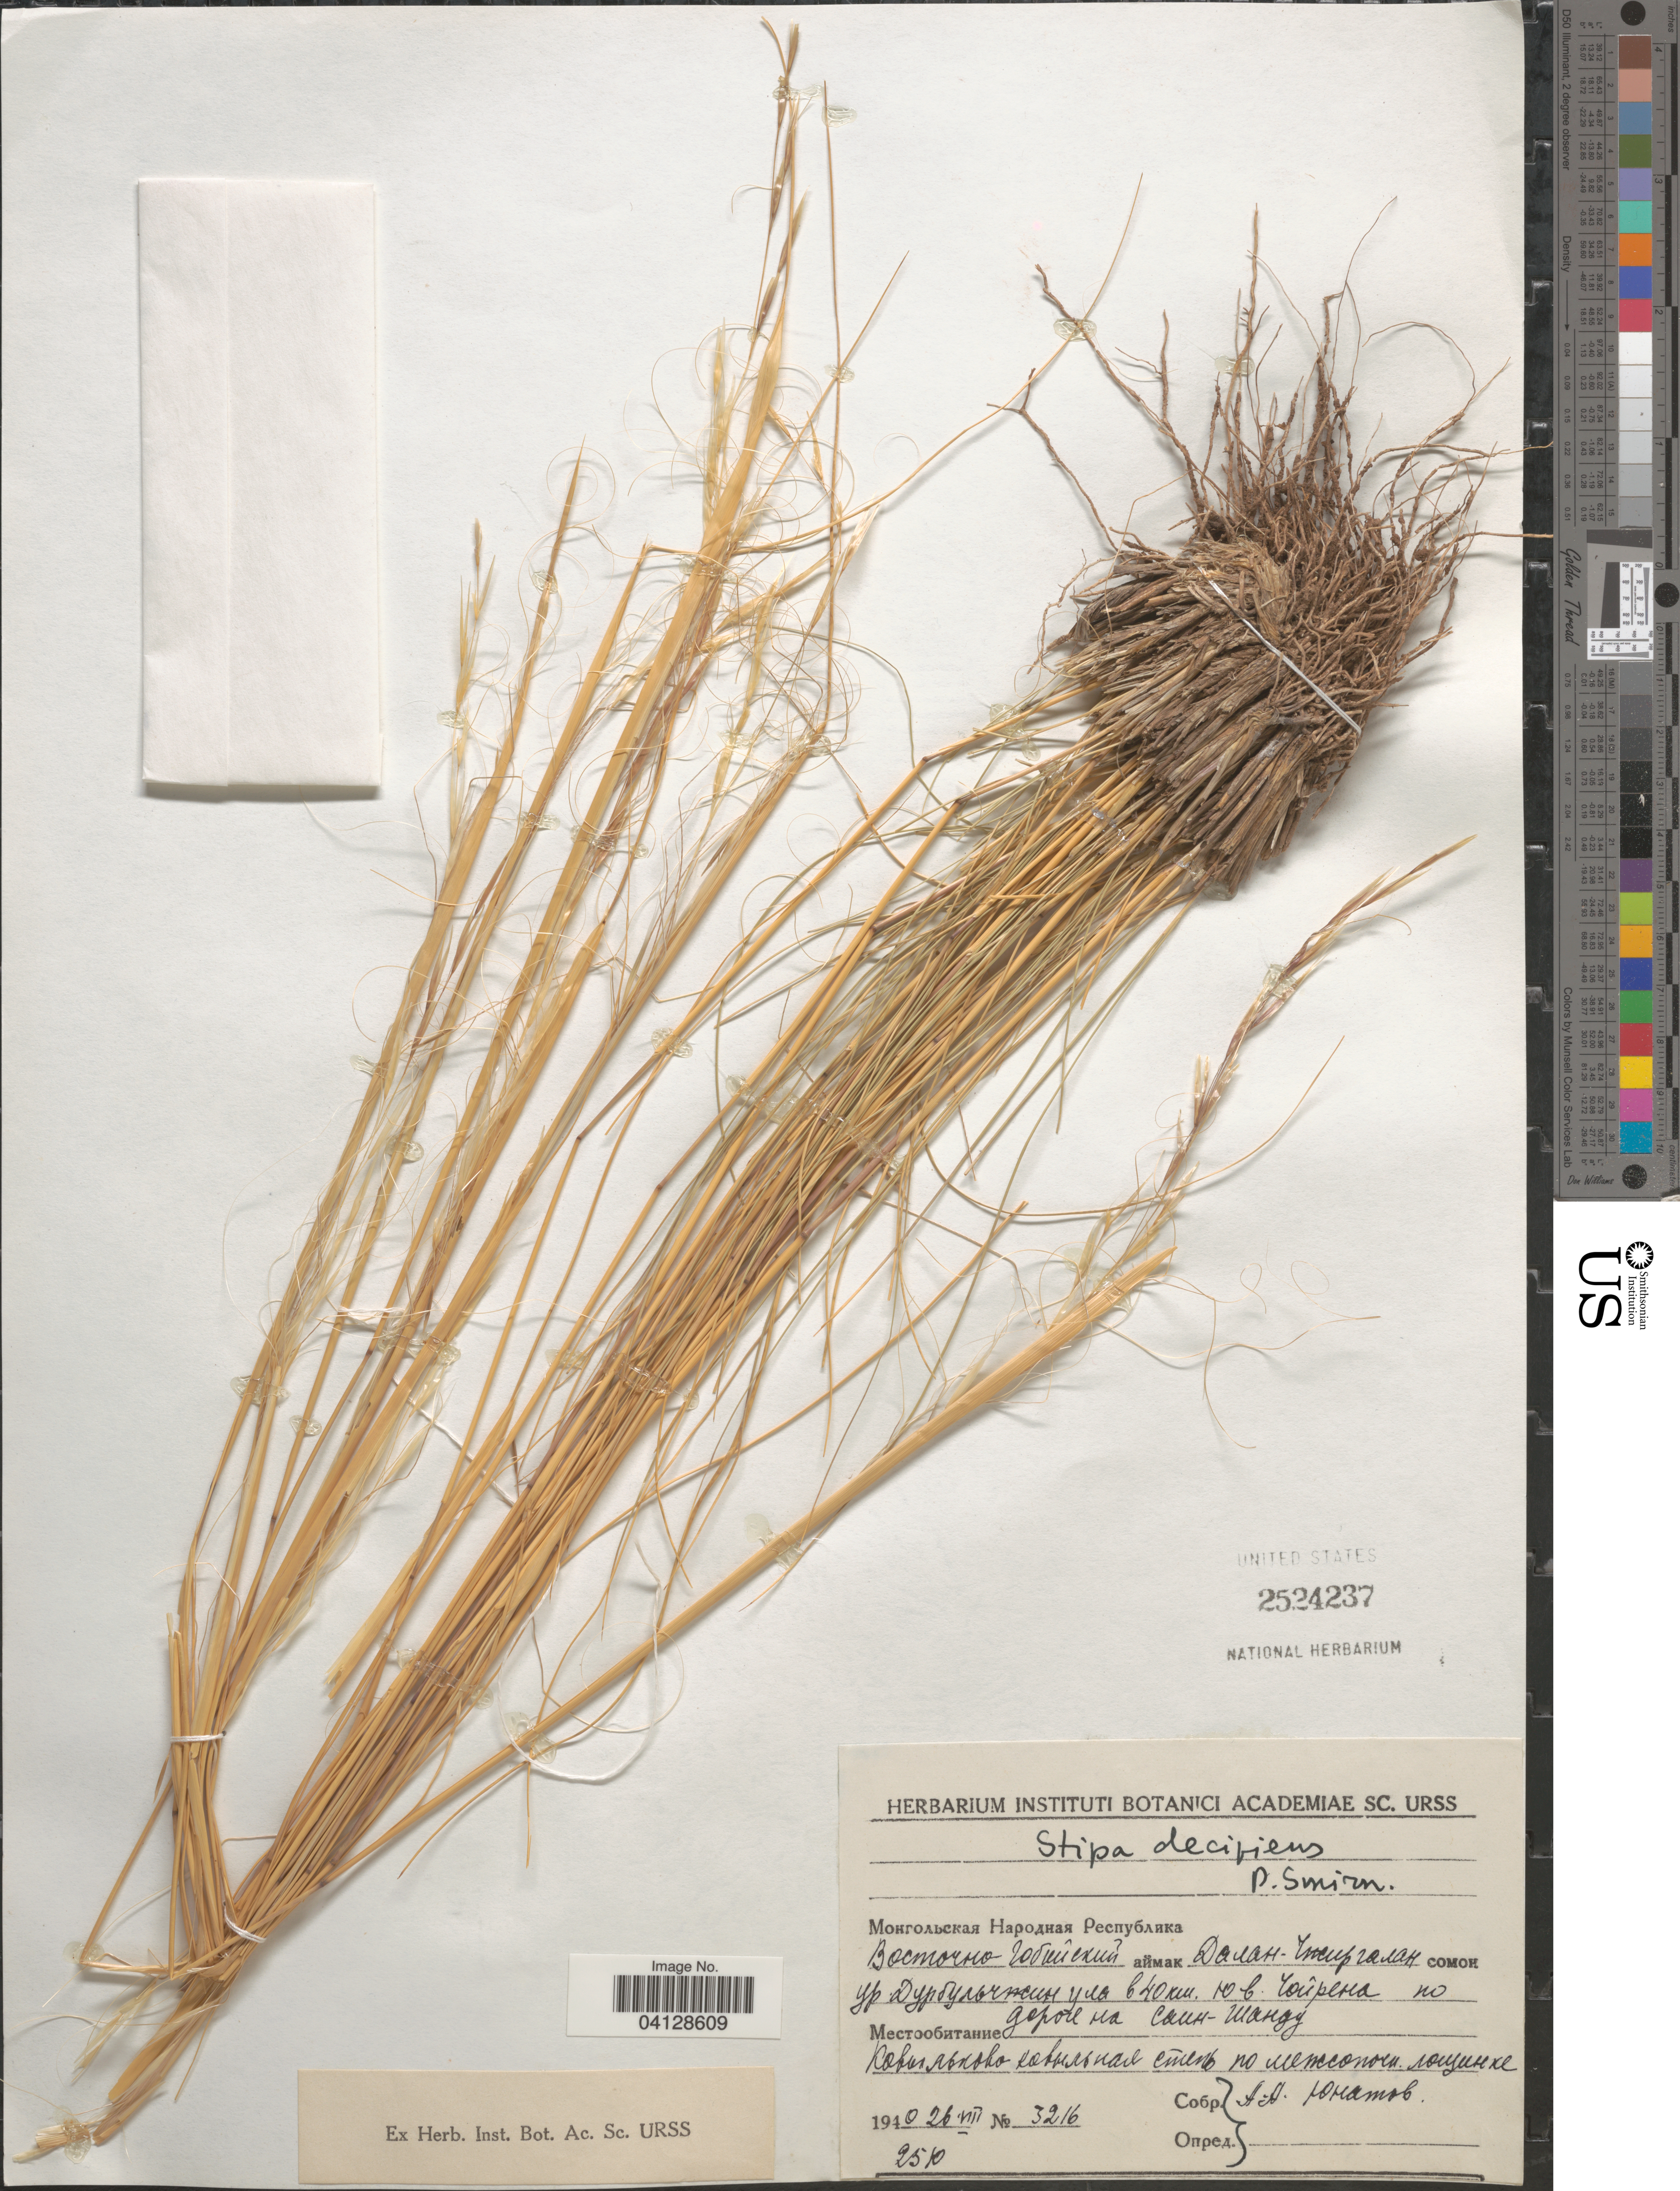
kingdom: Plantae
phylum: Tracheophyta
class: Liliopsida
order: Poales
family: Poaceae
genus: Stipa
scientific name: Stipa decipiens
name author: P.A. Smirn.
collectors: A. Unatov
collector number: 3216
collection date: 1940-08-26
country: Mongolia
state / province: Dornogov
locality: Dalanjargalan District, 40 km SE from Choiren on the road to Saynshand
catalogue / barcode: US 2524237